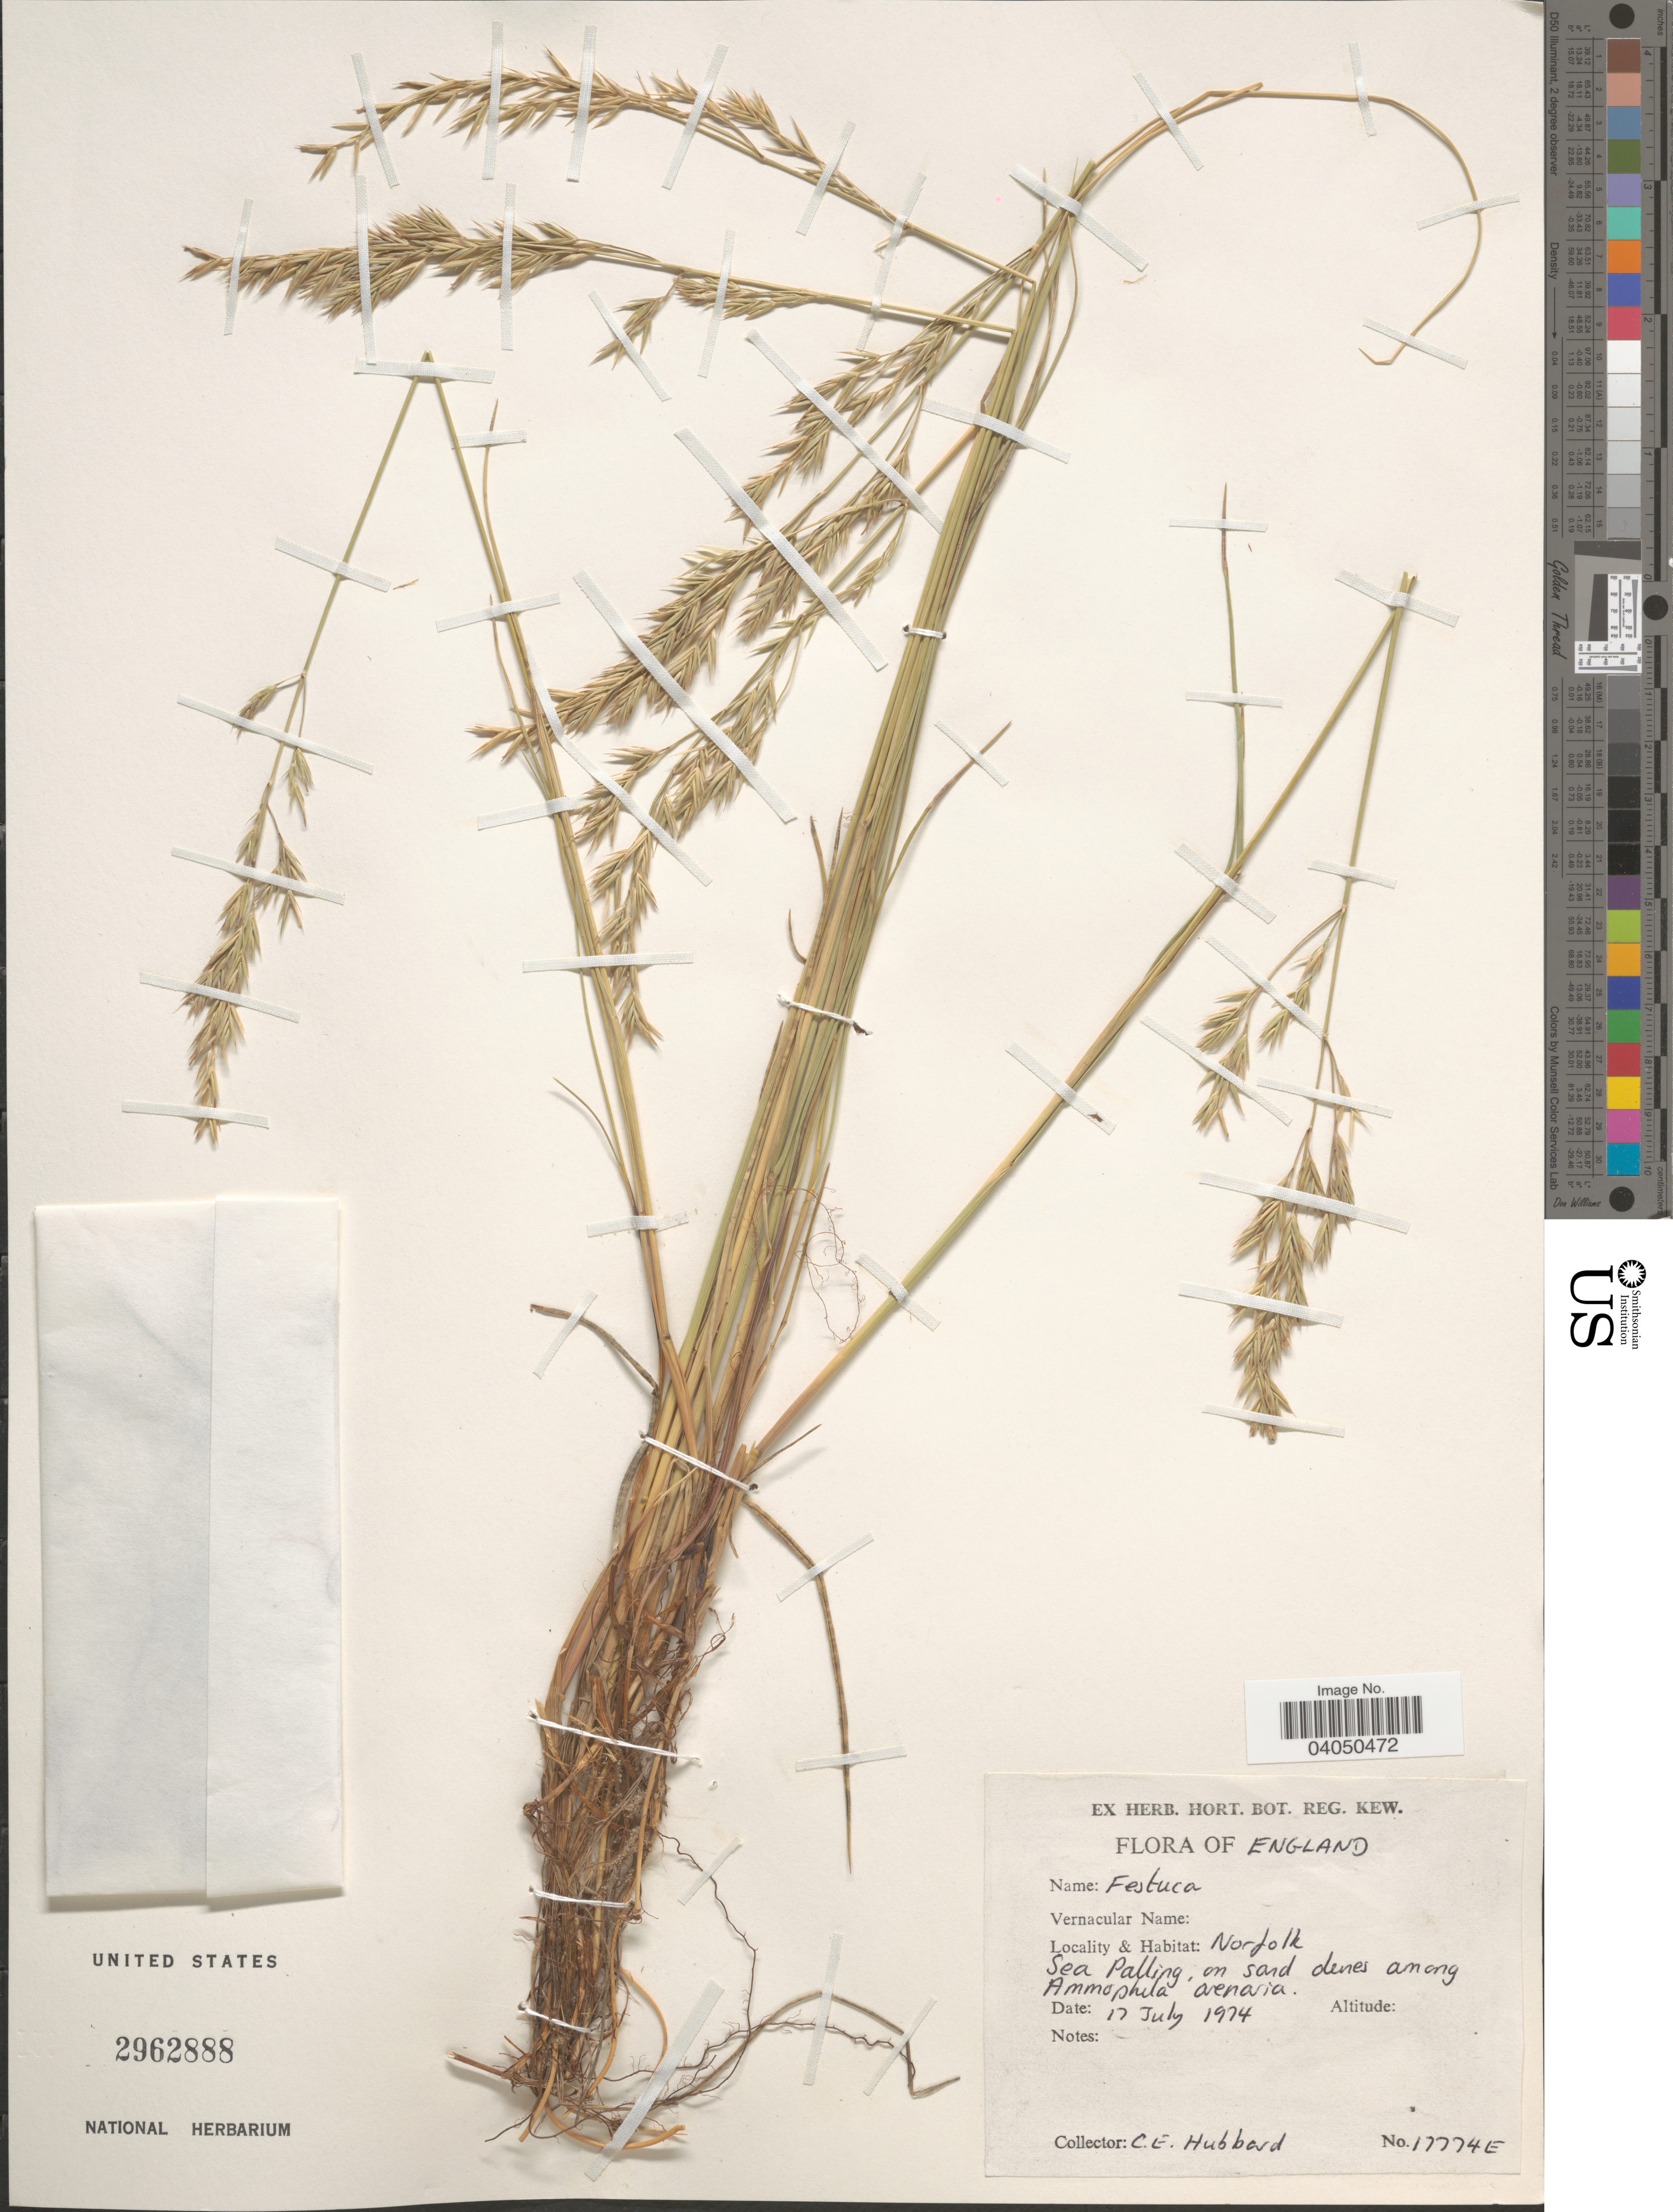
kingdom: Plantae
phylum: Tracheophyta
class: Liliopsida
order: Poales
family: Poaceae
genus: Festuca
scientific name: Festuca sp.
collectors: C. E. Hubbard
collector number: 17774E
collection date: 1974-07-17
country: United Kingdom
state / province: England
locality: Norfolk. Sea Palling.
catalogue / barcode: US 2962888